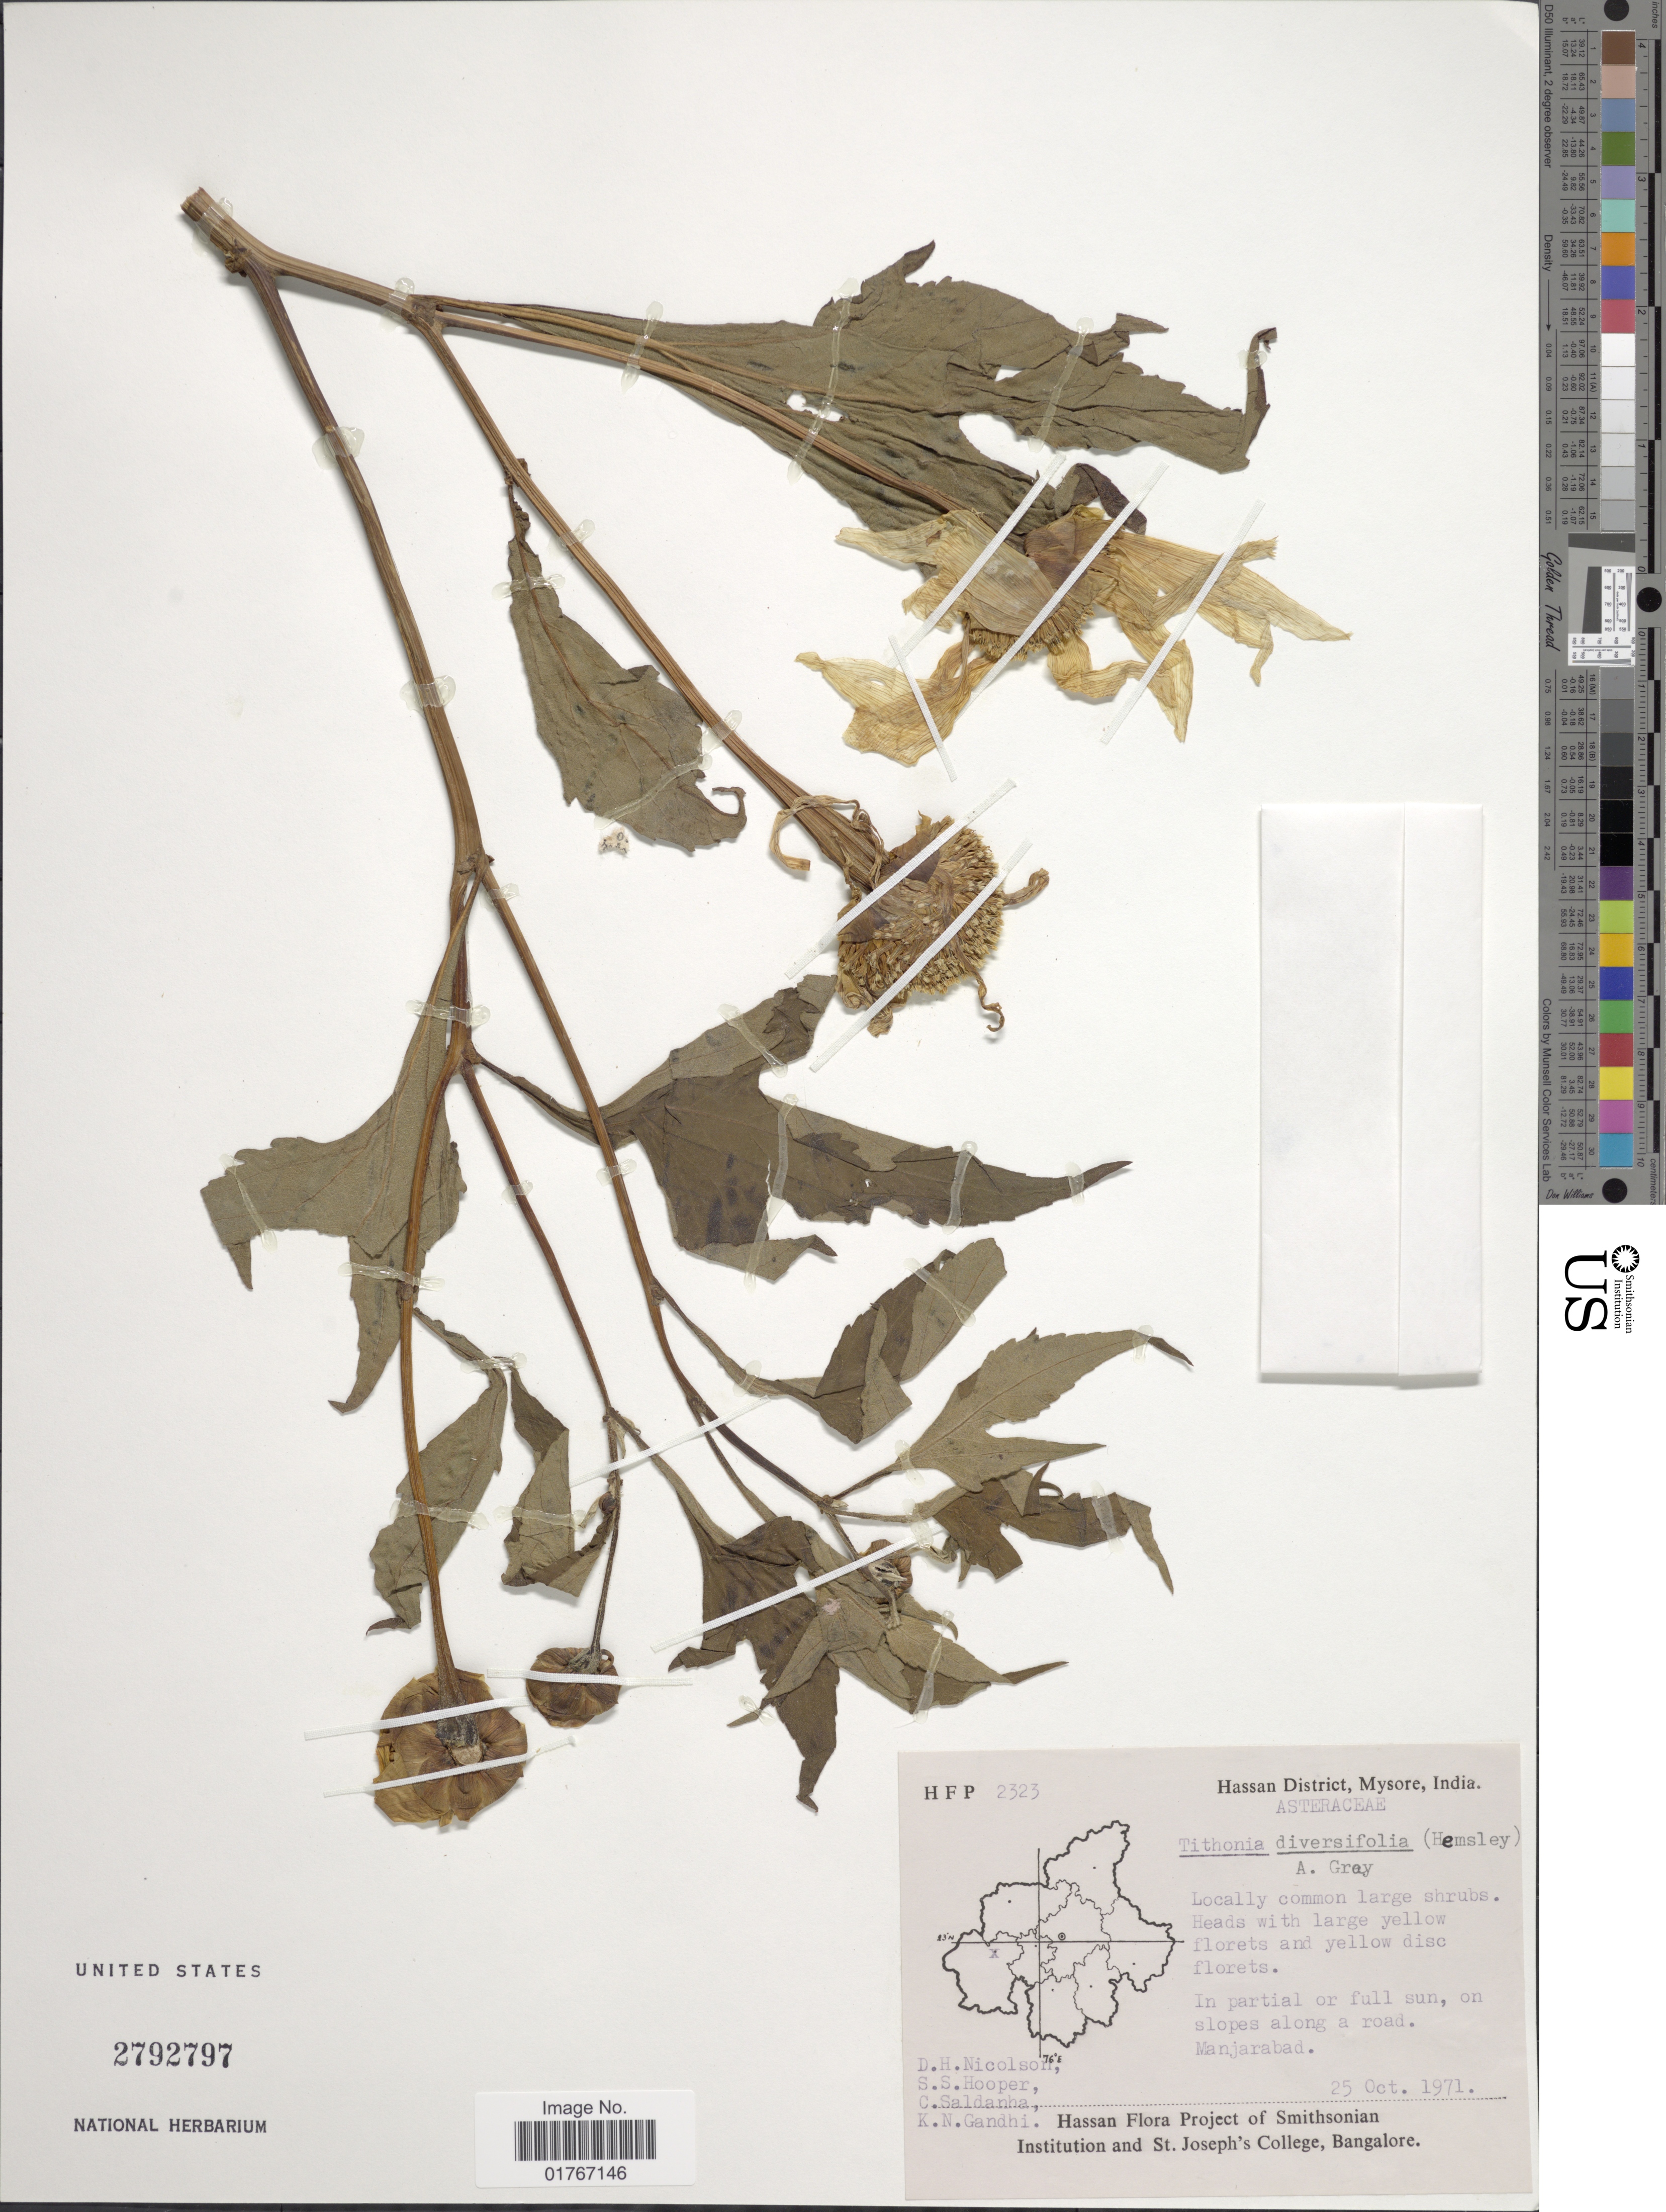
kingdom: Plantae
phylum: Tracheophyta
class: Magnoliopsida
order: Asterales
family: Asteraceae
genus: Tithonia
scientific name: Tithonia diversifolia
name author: (Hemsl.) A. Gray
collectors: D. H. Nicolson, S. S. Hooper, C. Saldanha & K. N. Gandhi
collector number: HFP 2323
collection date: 1971-10-25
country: India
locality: Hassan District, Mysore, In partial or full sun, on slopes along a road. Manjarabad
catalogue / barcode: US 2792797